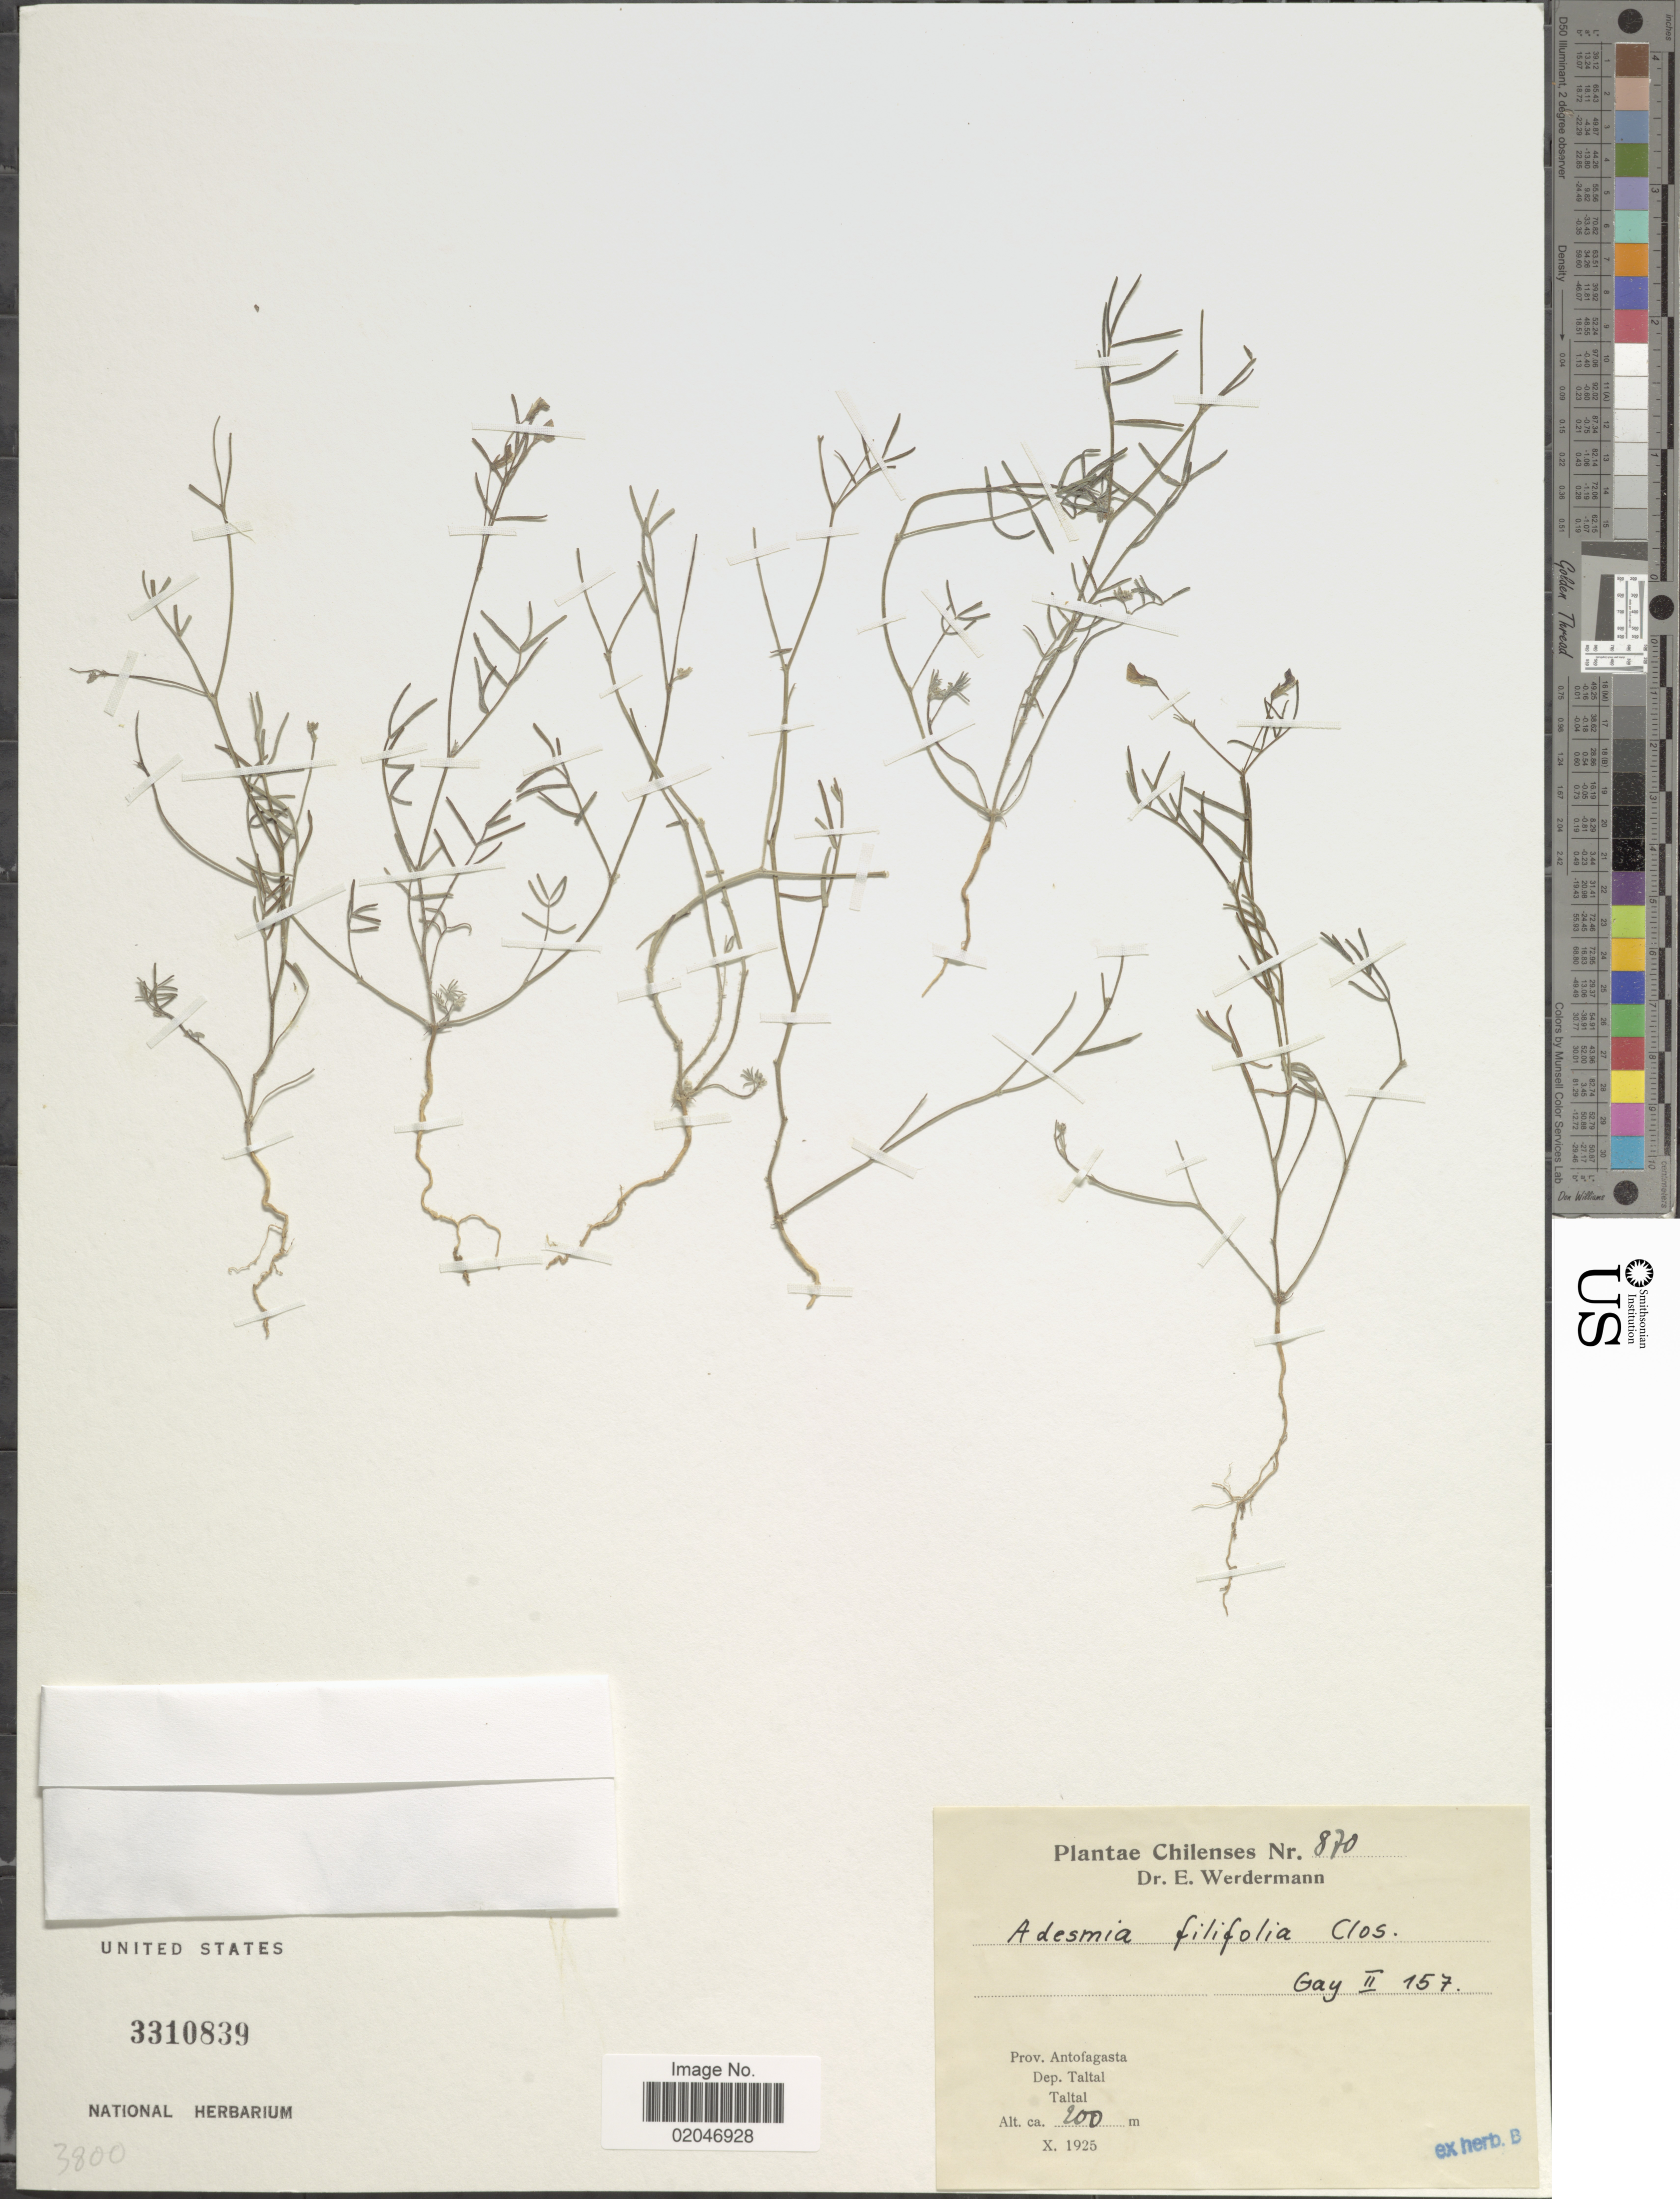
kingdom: Plantae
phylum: Tracheophyta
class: Magnoliopsida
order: Fabales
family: Fabaceae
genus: Adesmia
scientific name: Adesmia filifolia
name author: Clos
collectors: E. Werdermann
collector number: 870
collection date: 1925-10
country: Chile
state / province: Antofagasta (II)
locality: Dept. Taltal, Taltal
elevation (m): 200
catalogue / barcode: US 3310839